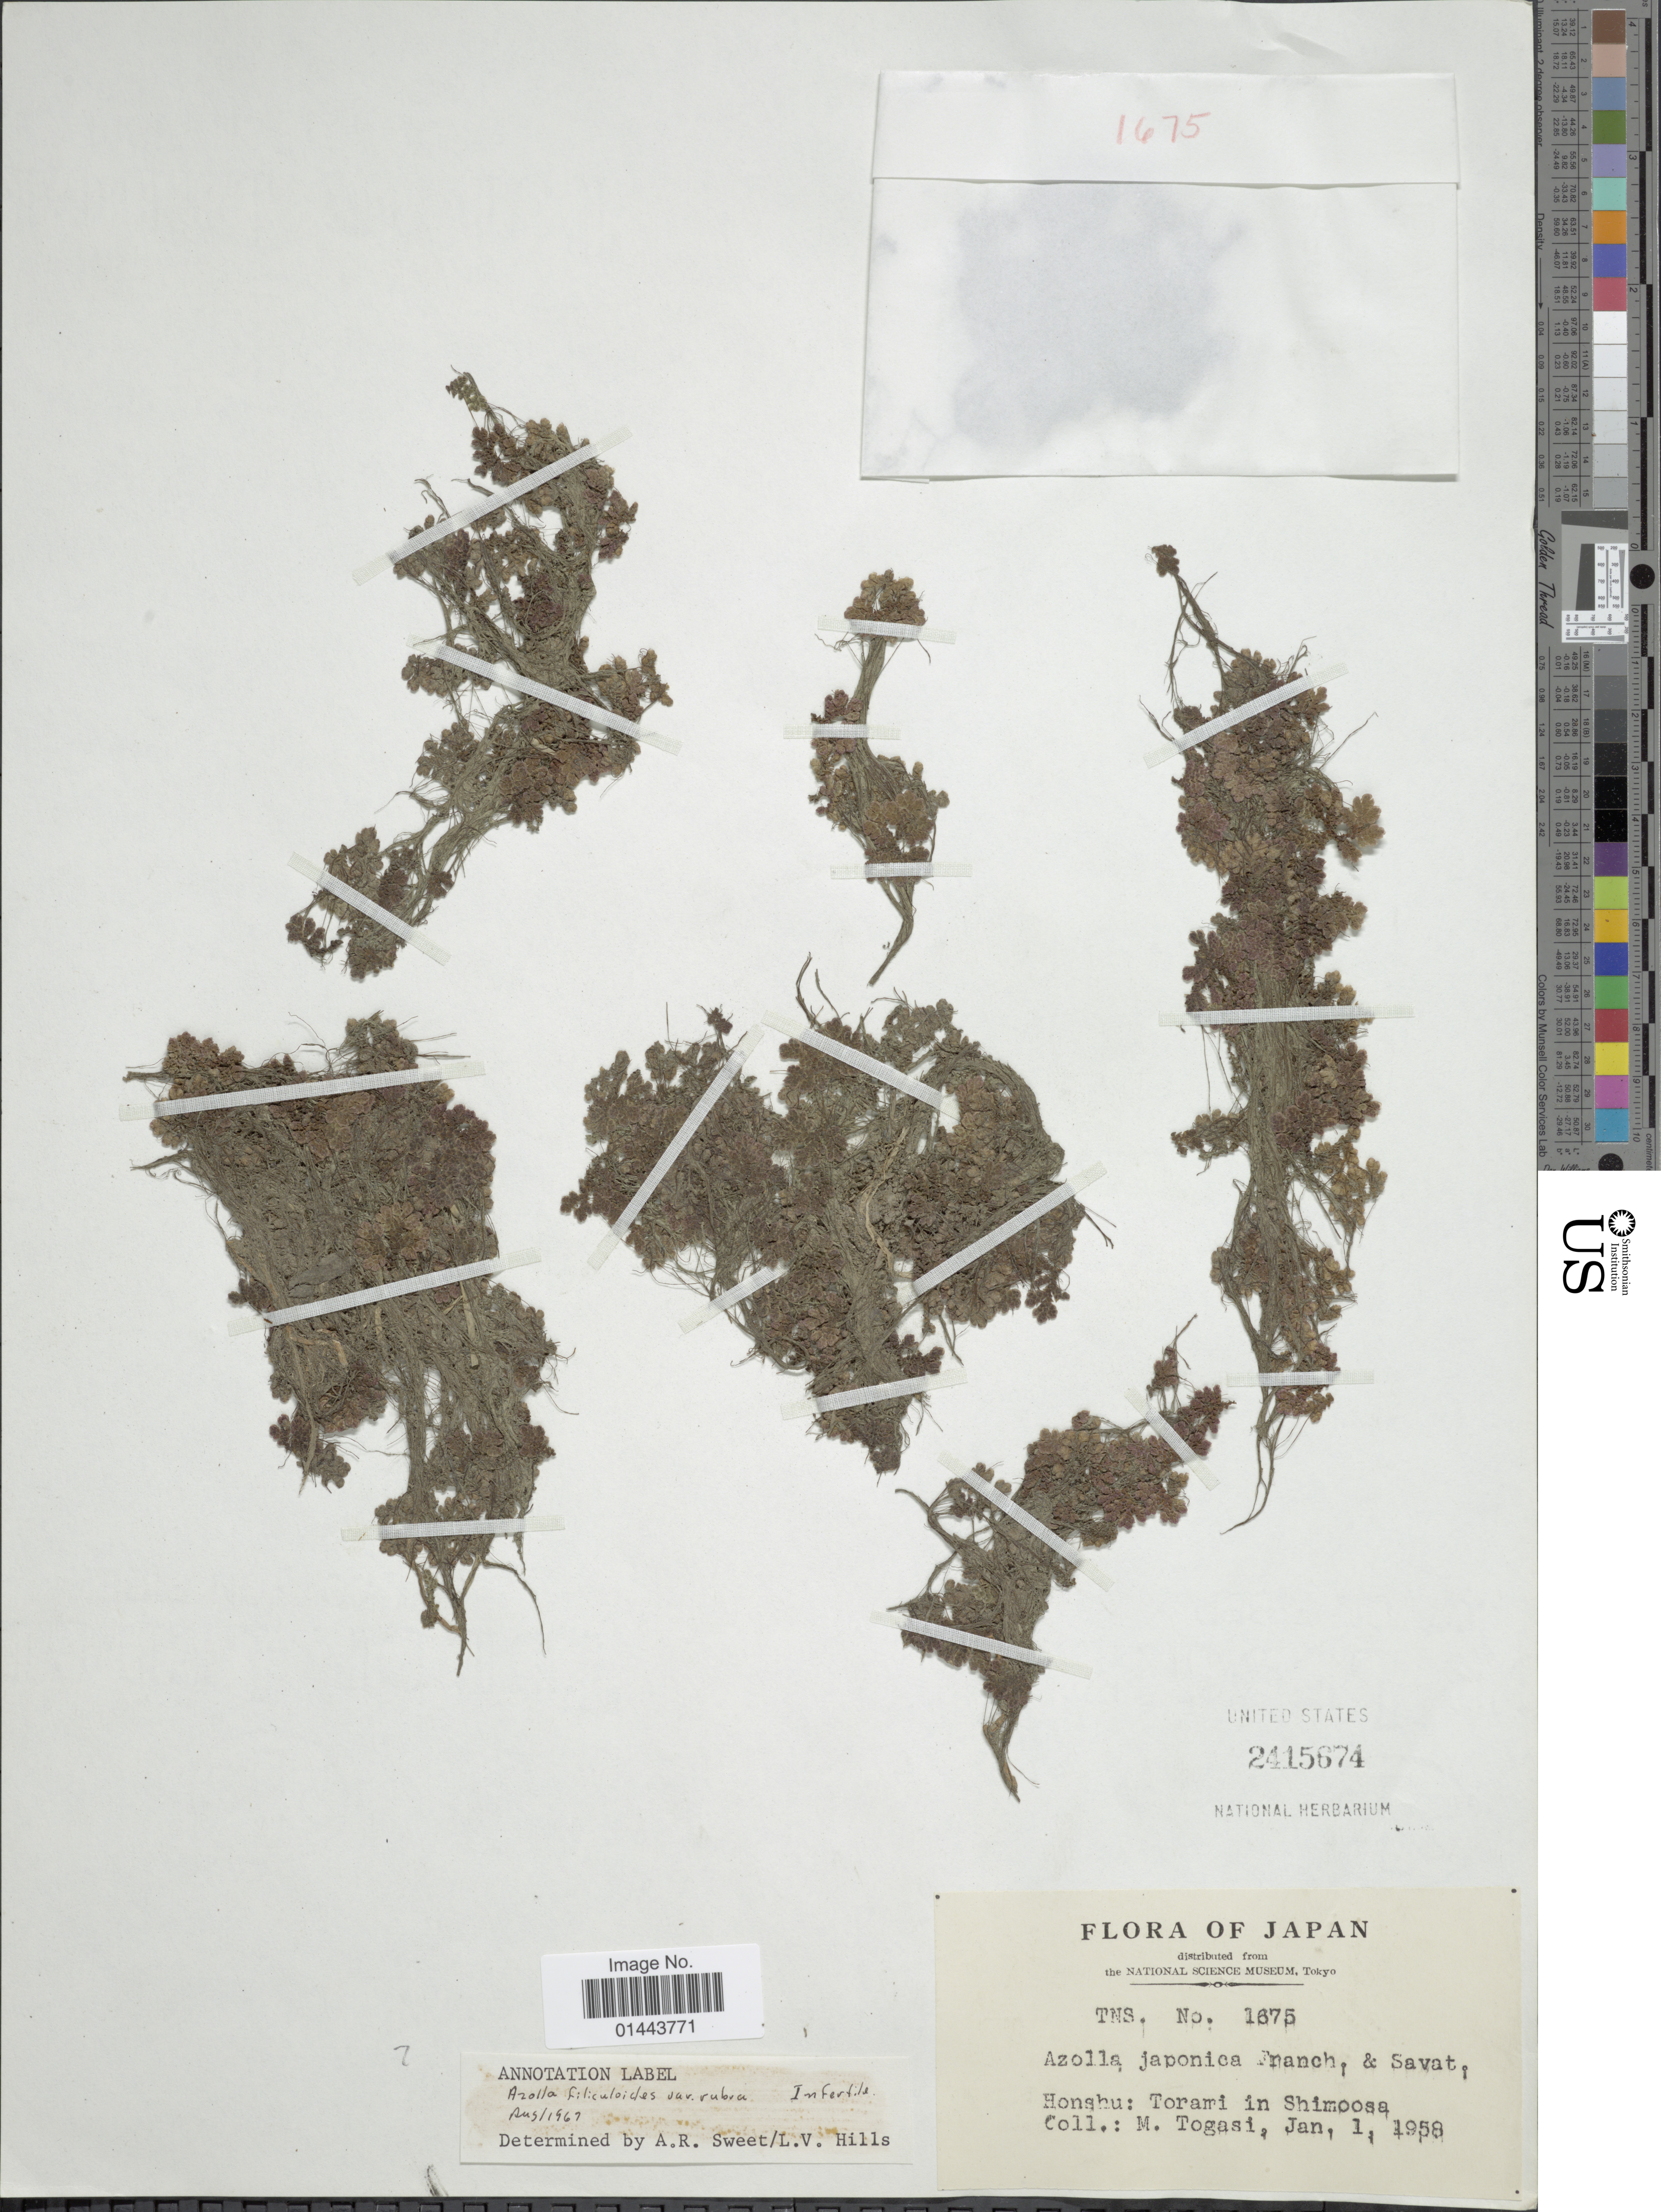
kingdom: Plantae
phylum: Tracheophyta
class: Polypodiopsida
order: Salviniales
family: Salviniaceae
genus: Azolla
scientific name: Azolla imbricata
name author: (Roxb.) Nakai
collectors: M. Togasi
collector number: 1675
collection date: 1958-01-01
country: Japan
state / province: Tiba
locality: Honshu, Torami in Shimoosa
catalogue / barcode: US 2415674